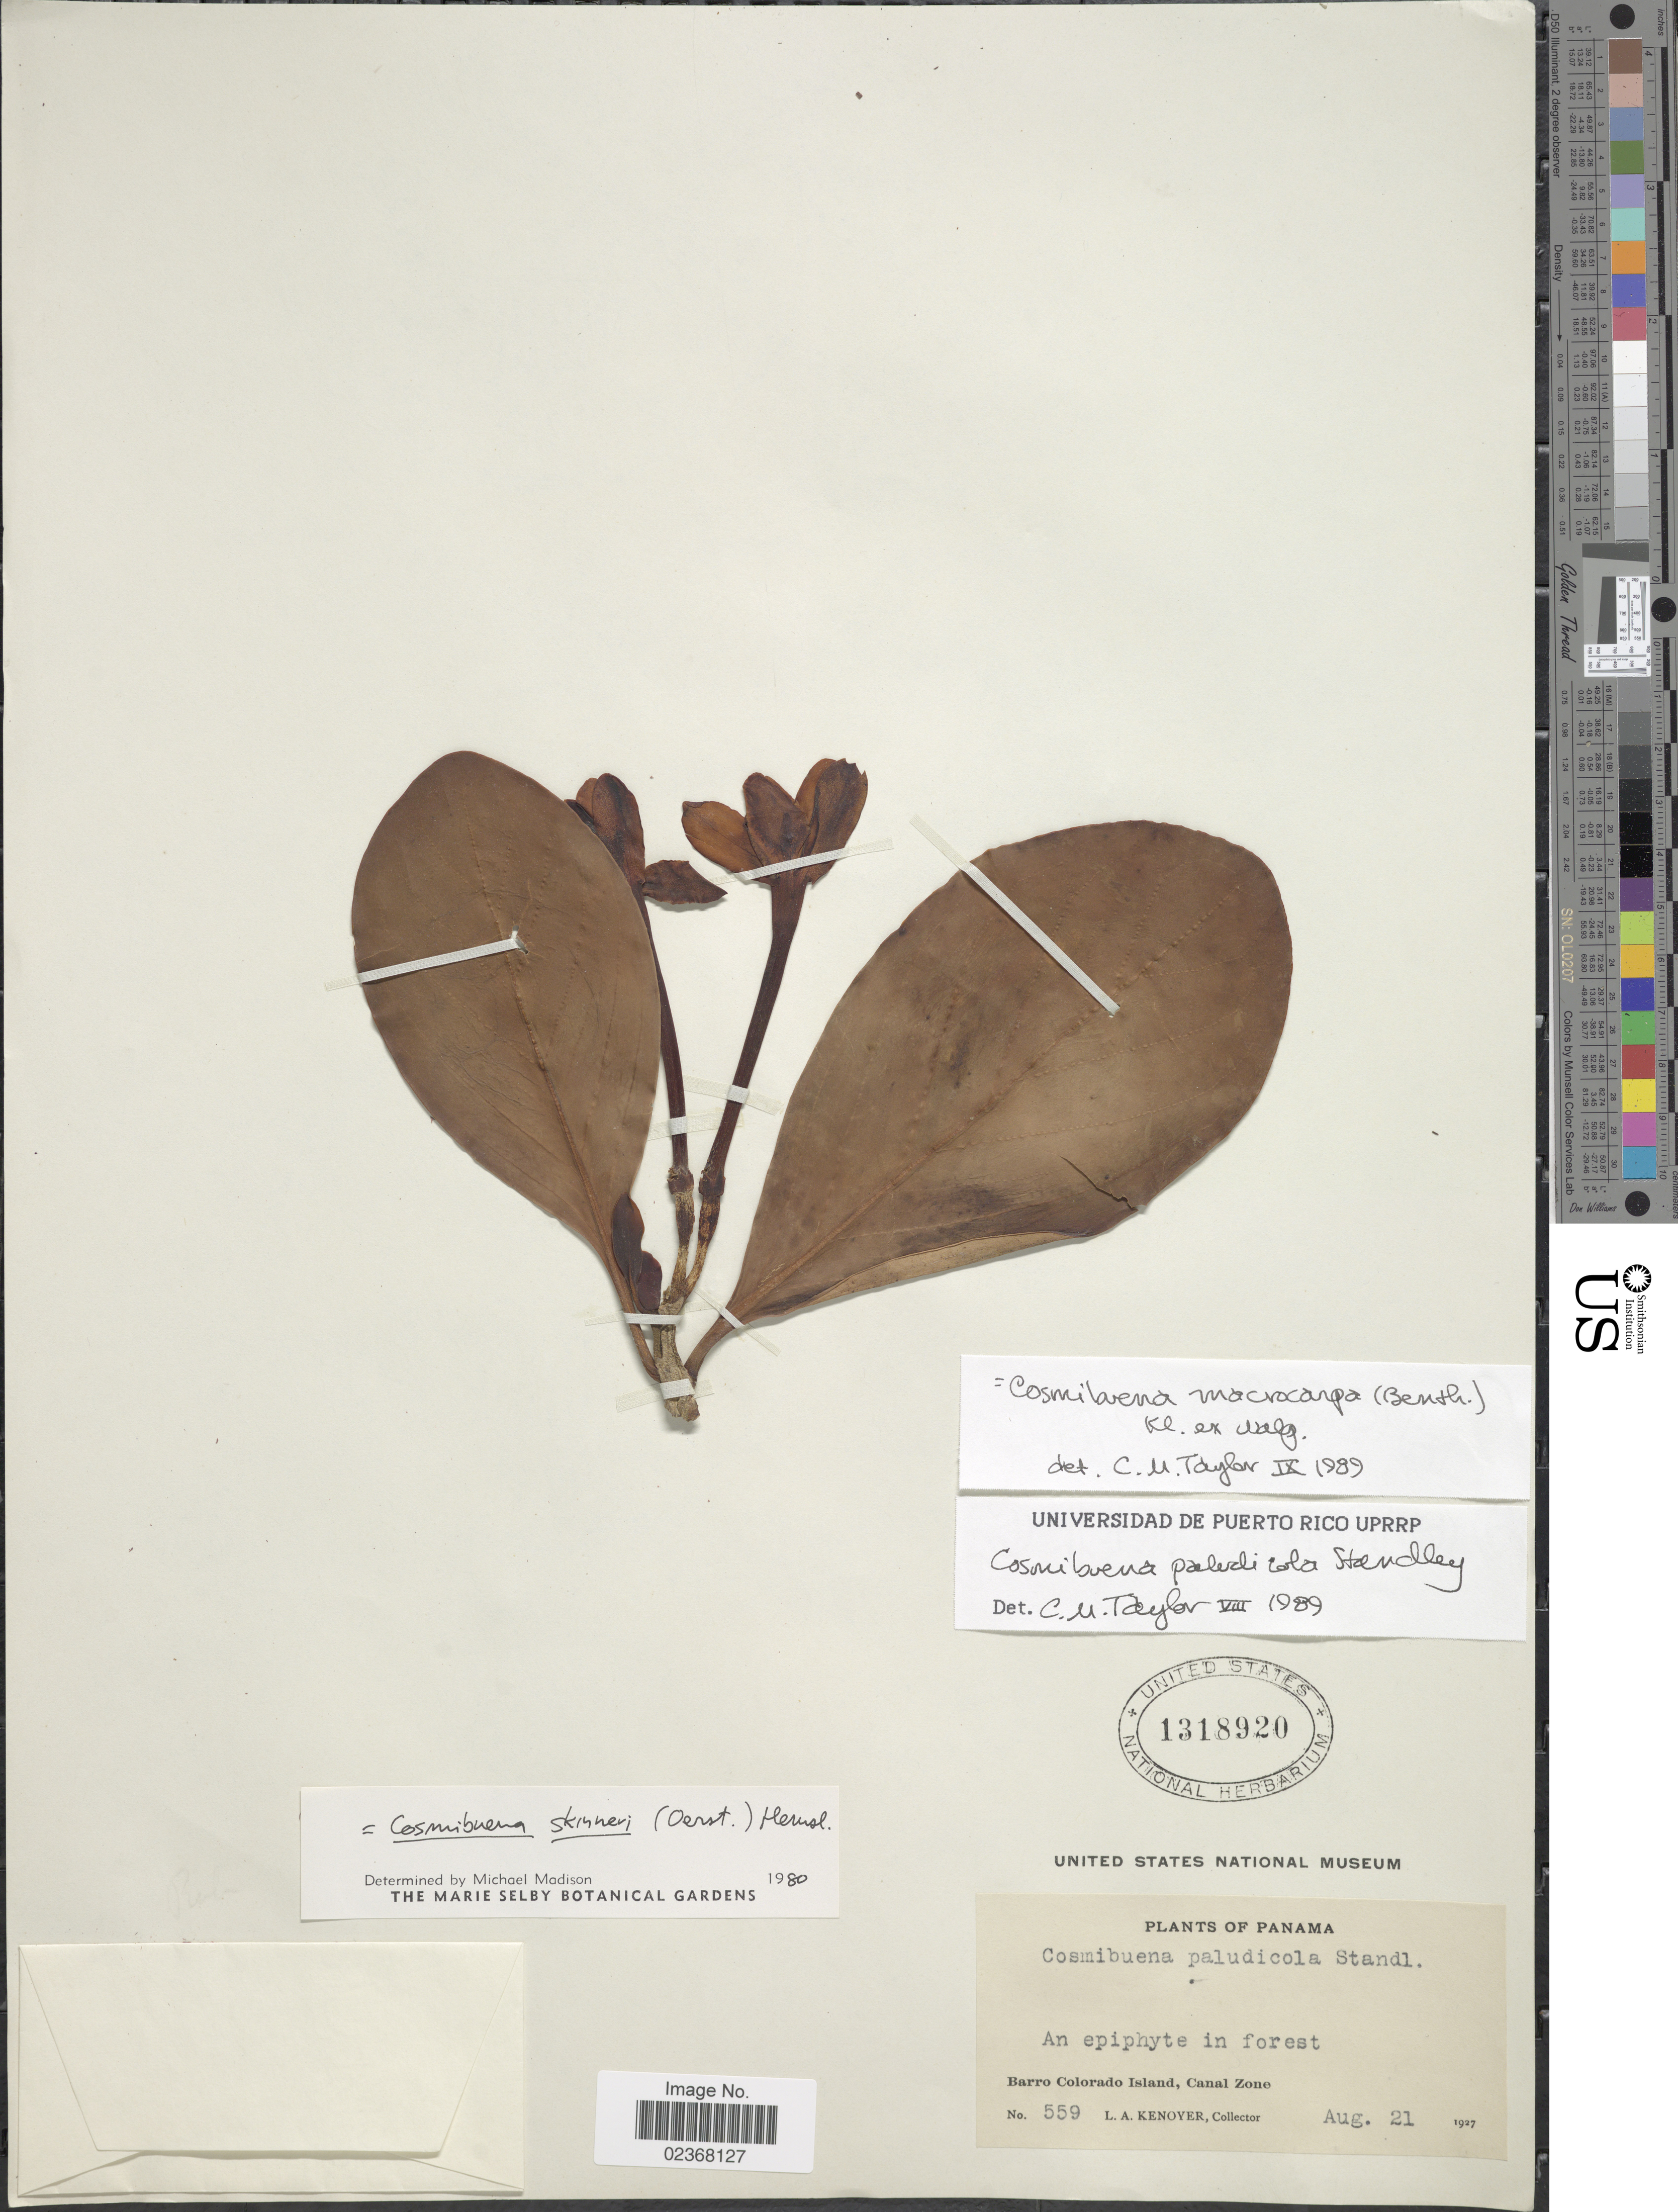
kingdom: Plantae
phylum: Tracheophyta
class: Magnoliopsida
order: Gentianales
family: Rubiaceae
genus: Cosmibuena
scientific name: Cosmibuena macrocarpa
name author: (Benth.) Klotzsch ex Walp.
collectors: L. A. Kenoyer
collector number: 559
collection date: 1927-08-21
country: Panama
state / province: Panamá Oeste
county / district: Canal Zone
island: Barro Colorado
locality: Barro Colorado Island, Canal Zone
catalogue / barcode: US 1318920